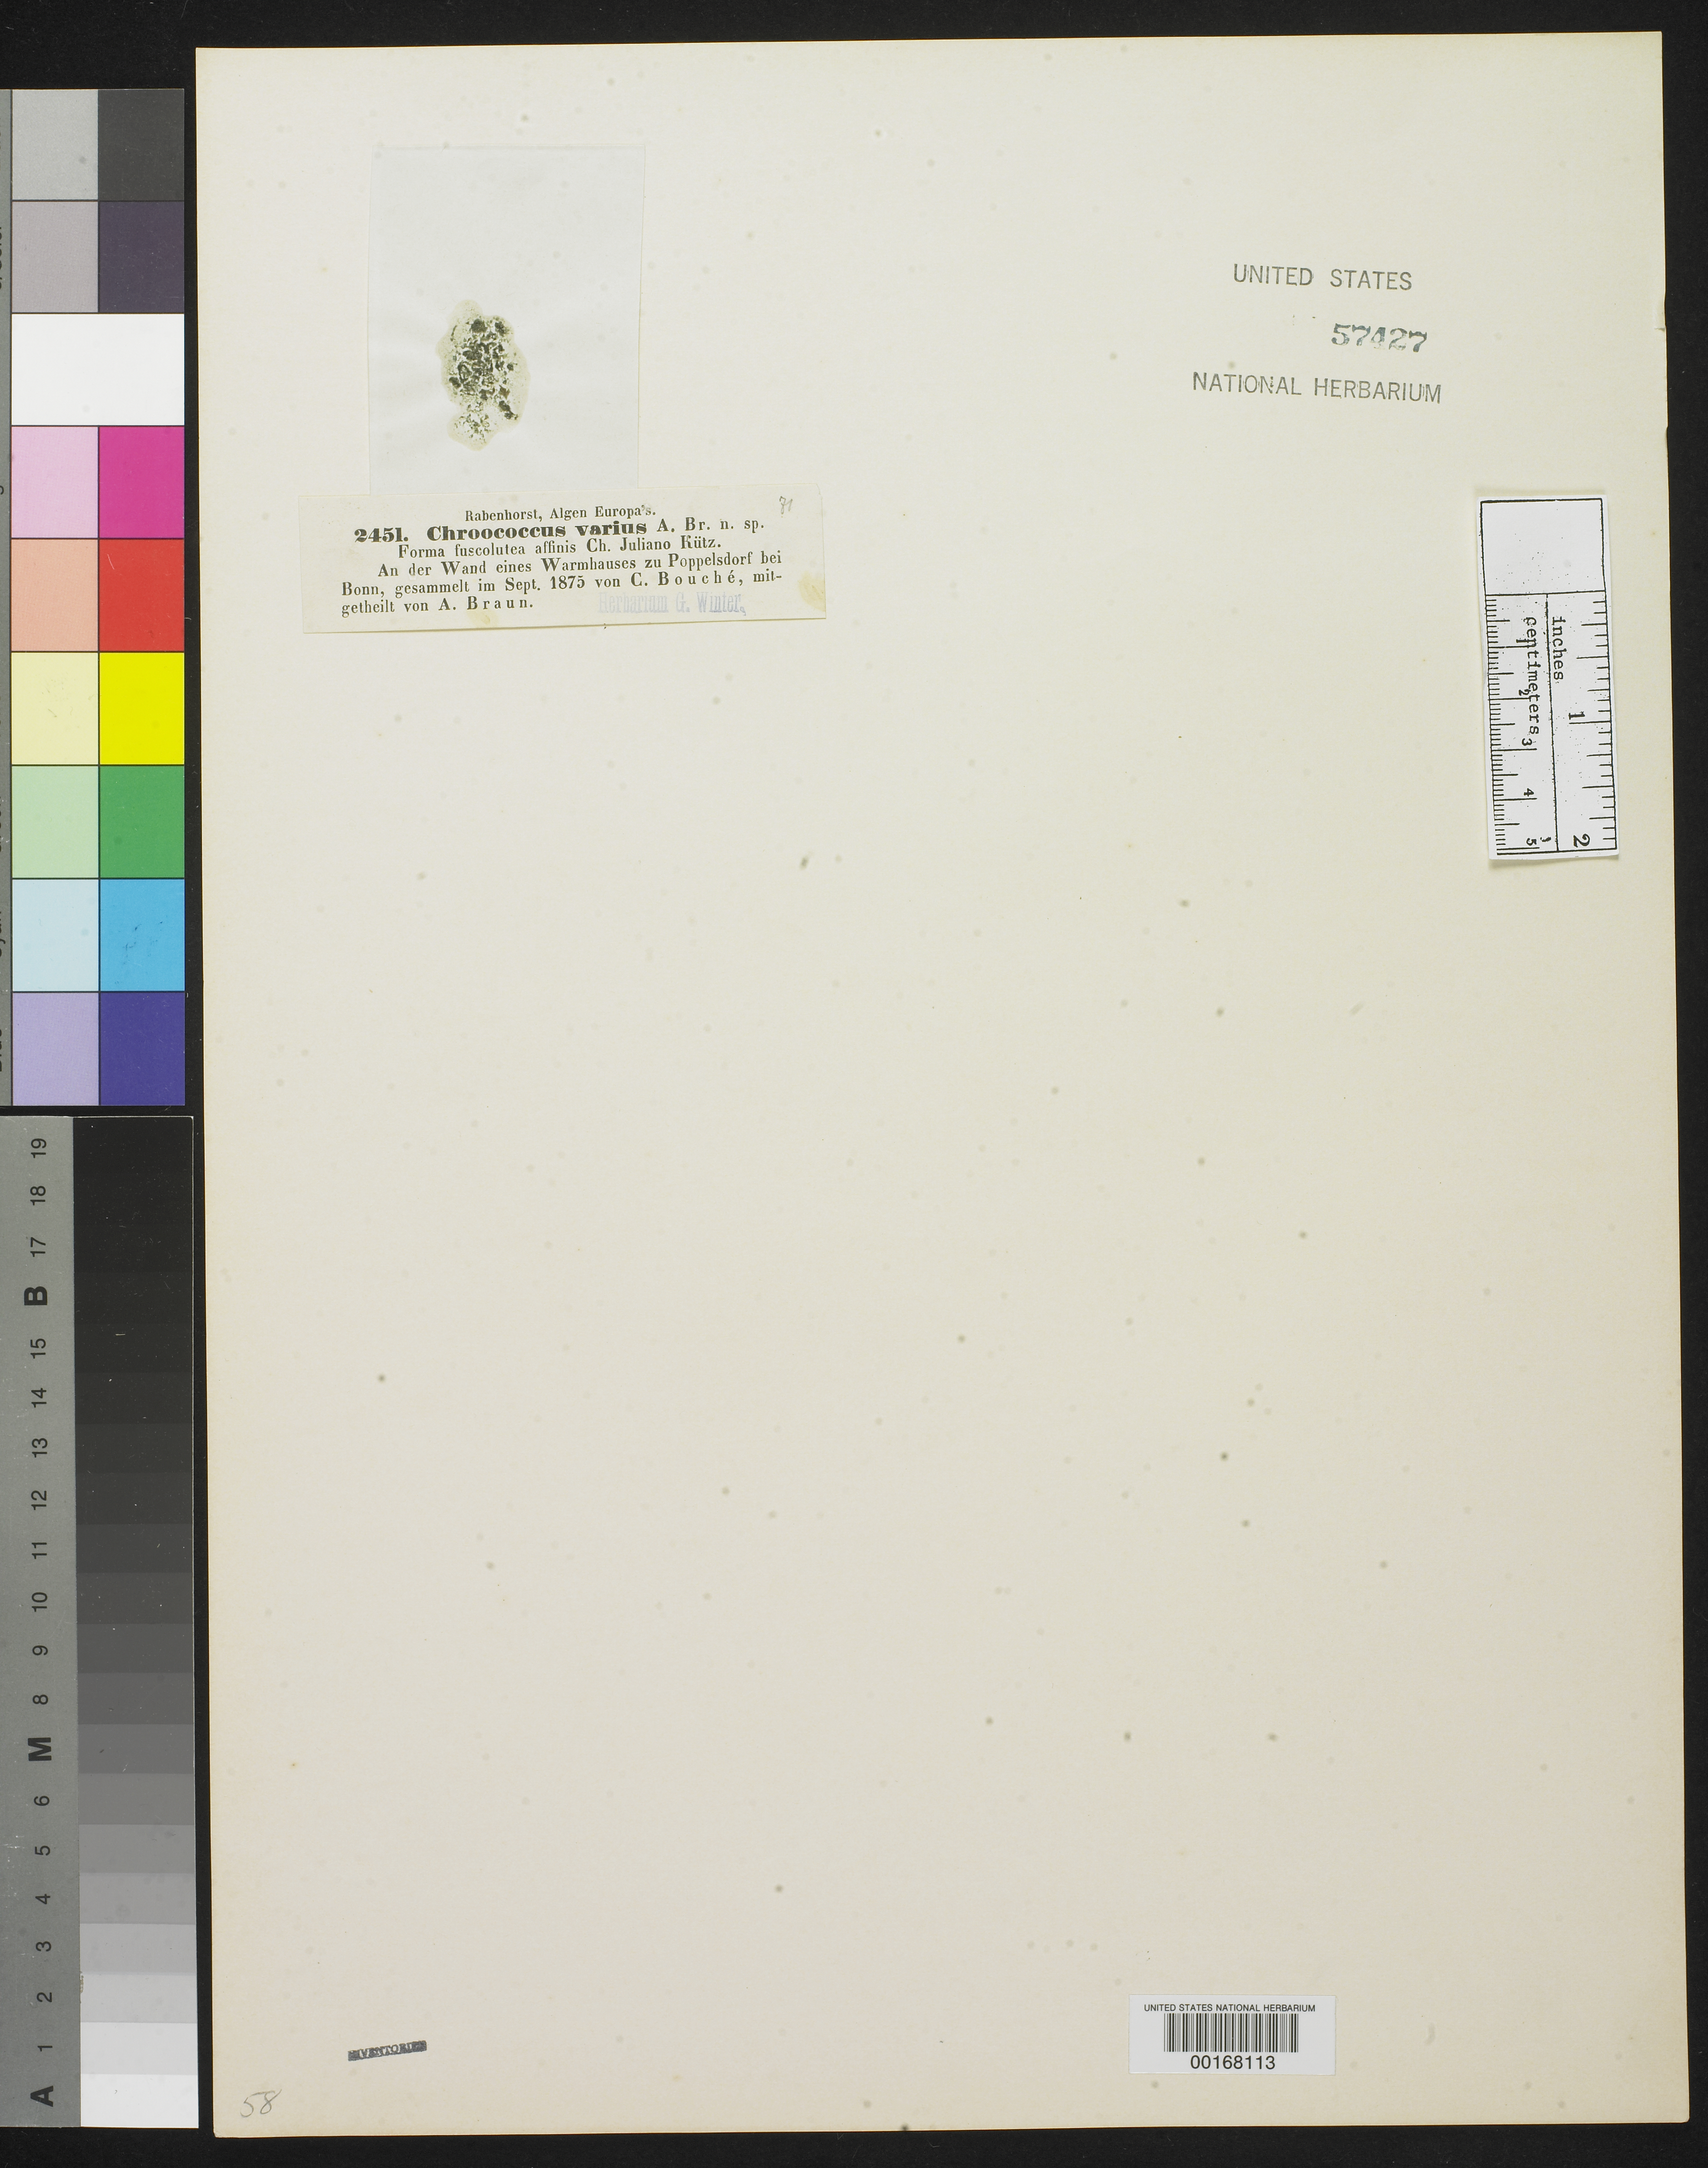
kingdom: Bacteria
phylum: Cyanobacteria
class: Cyanobacteriia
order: Cyanobacteriales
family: Microcystaceae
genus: Chroococcus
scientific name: Chroococcus varius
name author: A. Braun in Rabenh.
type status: Isotype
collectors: C. D. Bouché & A. Braun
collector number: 2451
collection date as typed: Sep 1875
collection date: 1875-09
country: Germany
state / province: Nordrhein-Westfalen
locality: Poppelsdorf, Bonn.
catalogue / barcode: US 57427